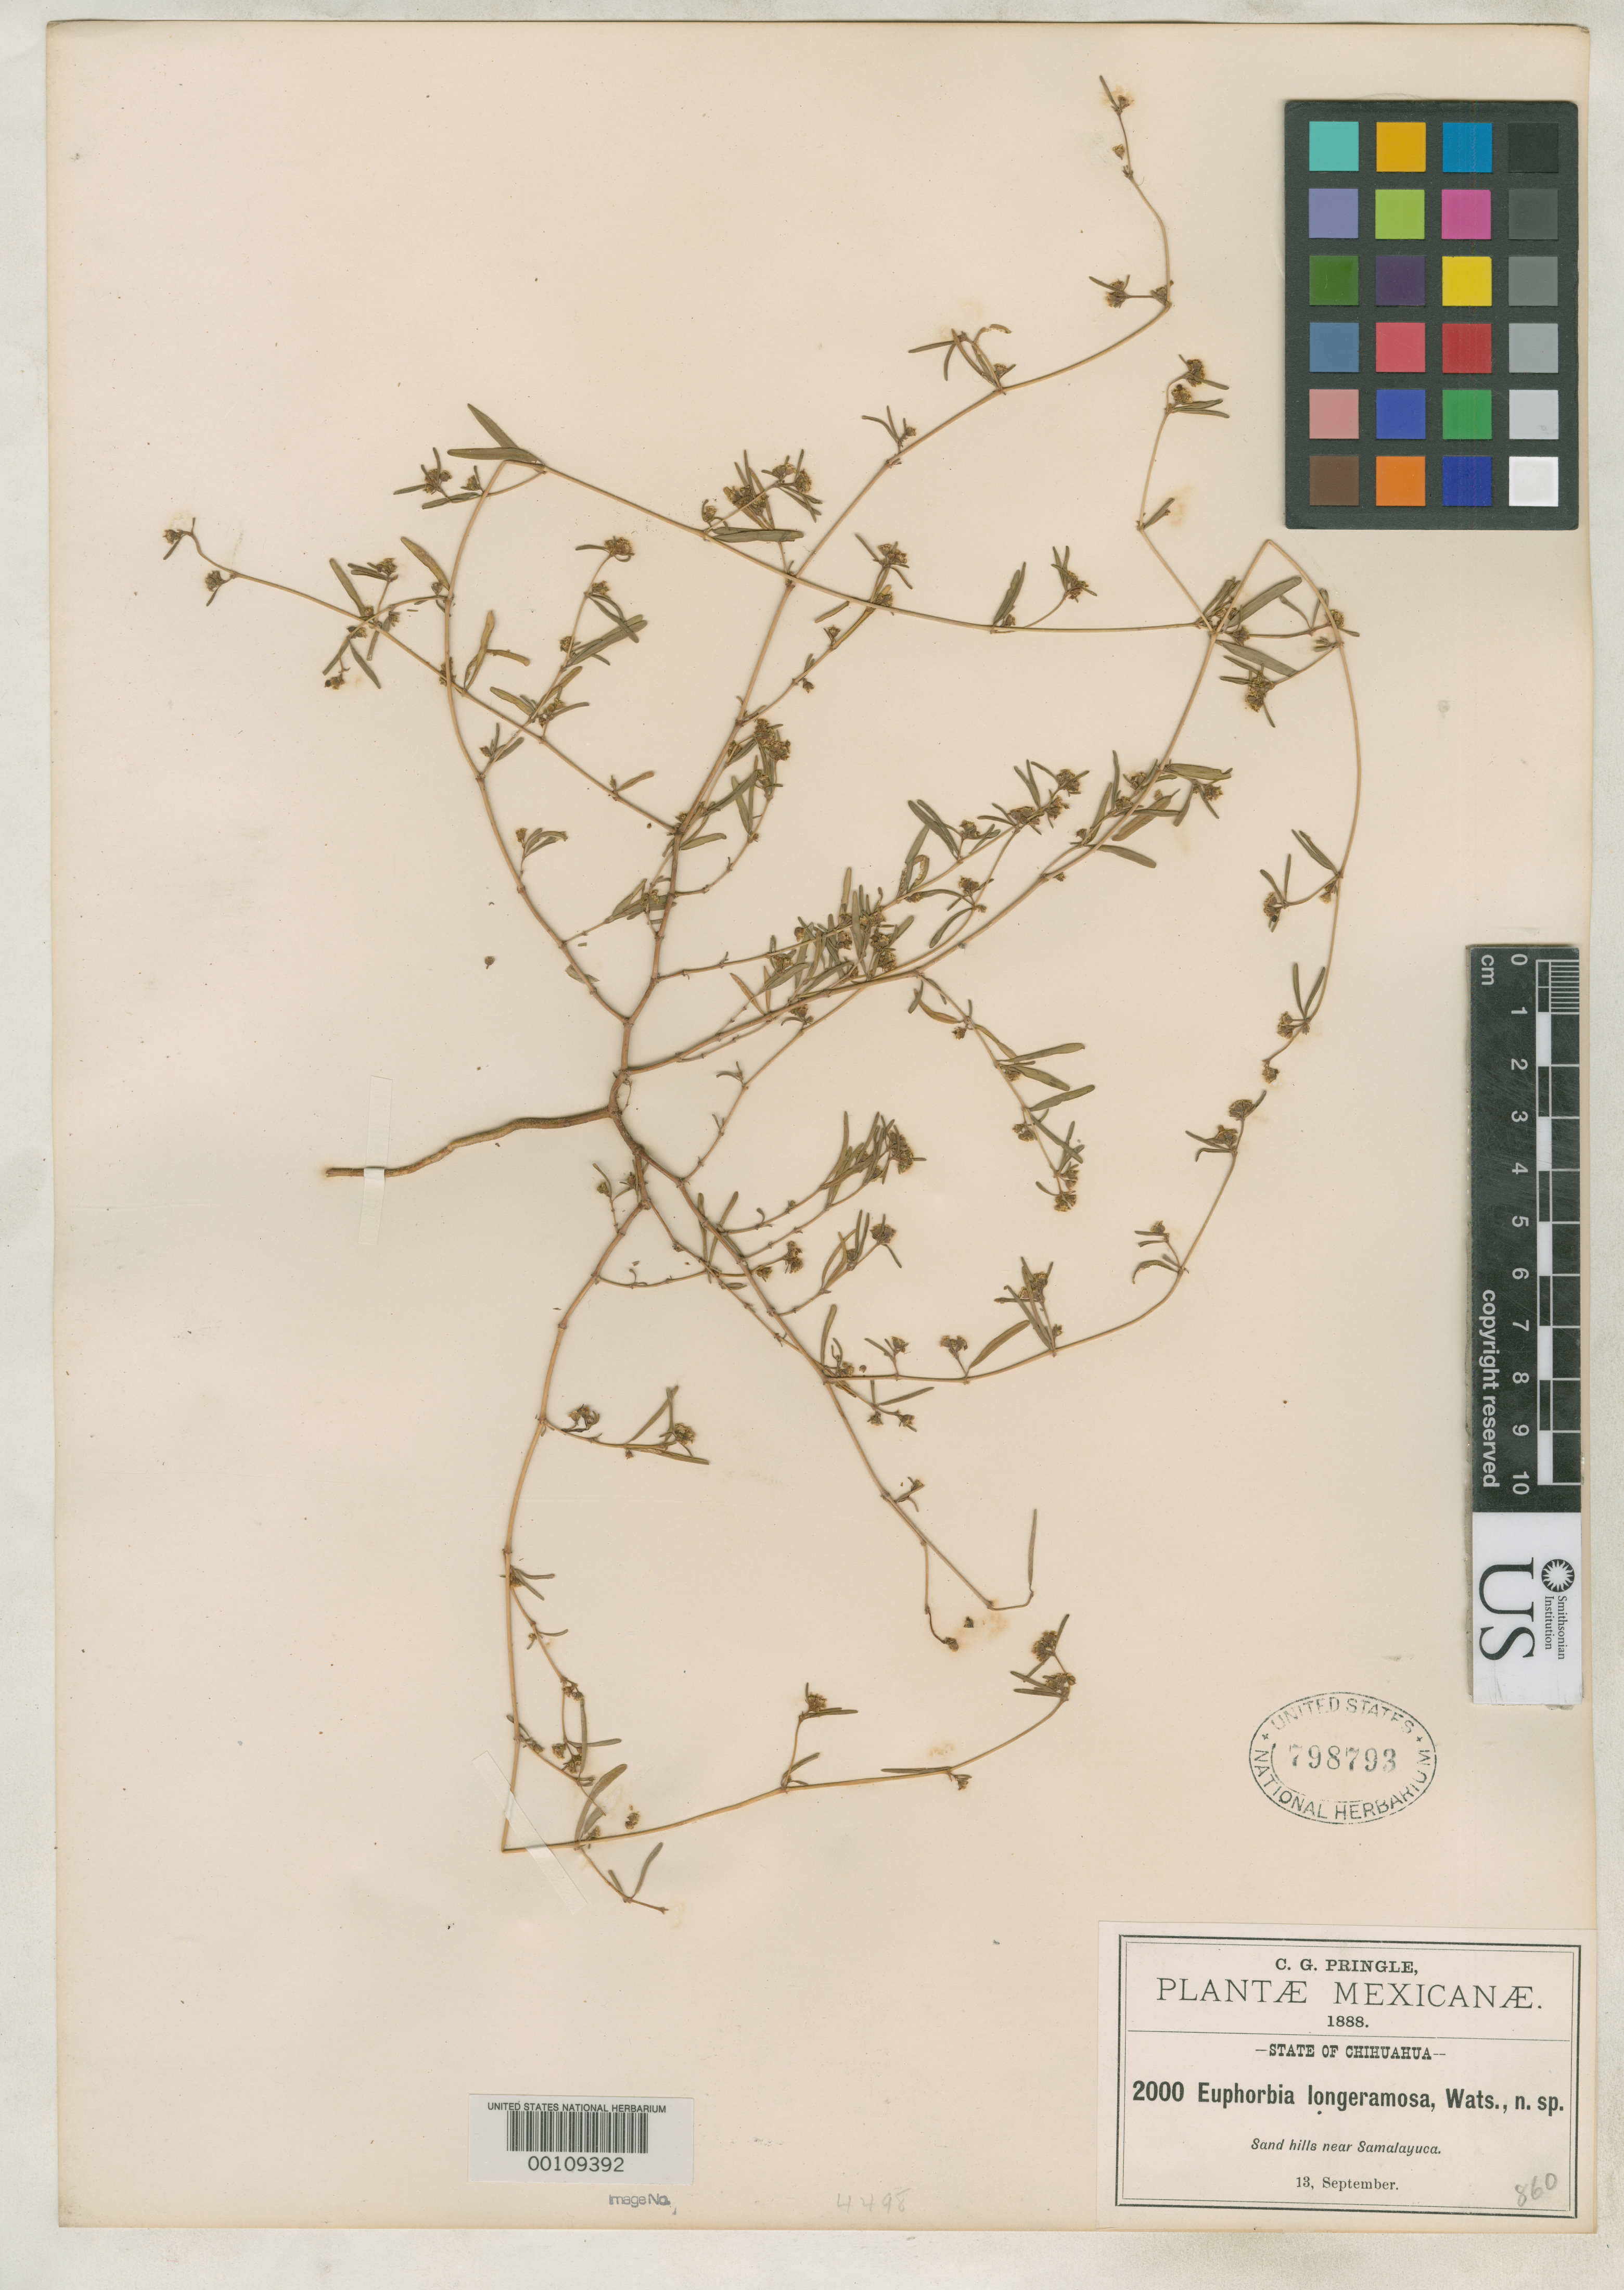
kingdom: Plantae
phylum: Tracheophyta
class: Magnoliopsida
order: Malpighiales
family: Euphorbiaceae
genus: Euphorbia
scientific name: Euphorbia longeramosa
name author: S. Watson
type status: Type Collection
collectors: C. G. Pringle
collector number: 2000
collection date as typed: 13 Sep 1888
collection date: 1888-09-13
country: Mexico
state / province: Chihuahua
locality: Samalayuca.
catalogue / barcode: US 798793